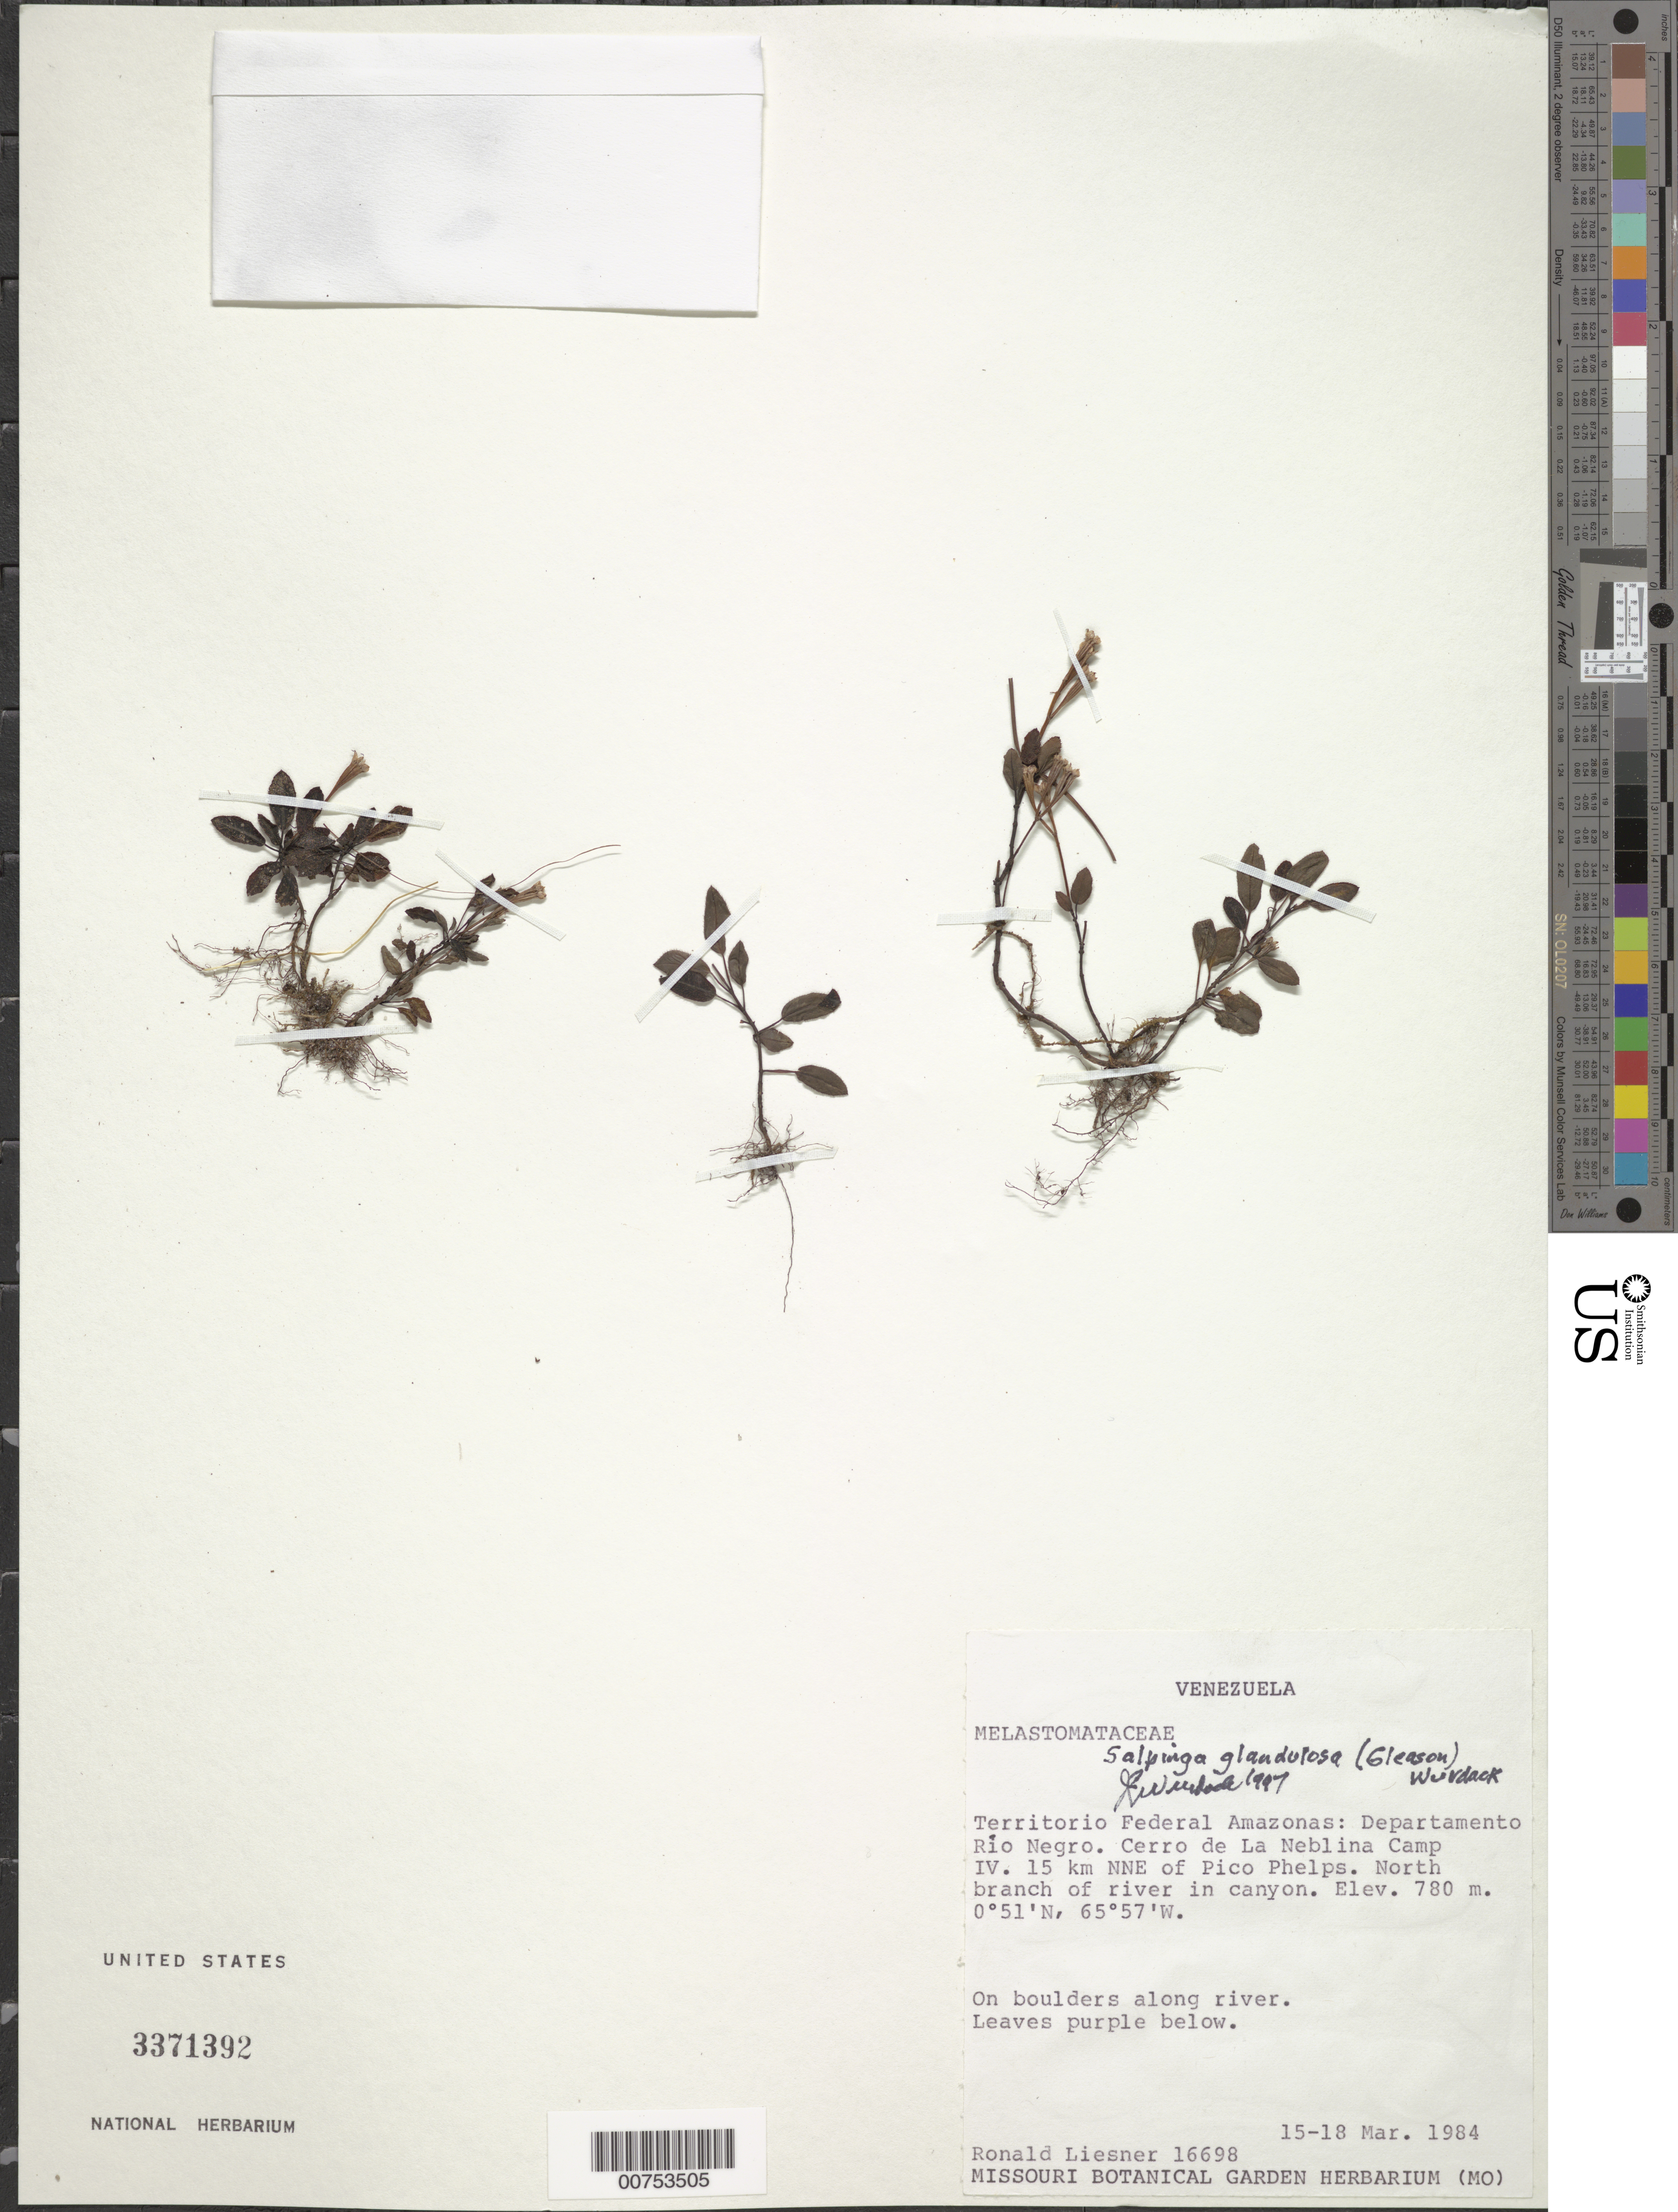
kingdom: Plantae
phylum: Tracheophyta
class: Magnoliopsida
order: Myrtales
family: Melastomataceae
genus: Salpinga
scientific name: Salpinga glandulosa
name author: (Gleason) Wurdack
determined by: Wurdack, John J., (US), US (UNITED STATES)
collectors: R. L. Liesner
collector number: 16698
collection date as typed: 15-Mar-84 to 18-Mar-84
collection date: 1984-03-15/1984-03-18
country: Venezuela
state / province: Amazonas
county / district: Río Negro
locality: Cerro de La Neblina Camp IV, 15 km NNE of Pico Phelps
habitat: Boulder along river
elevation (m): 780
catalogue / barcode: US 3371392